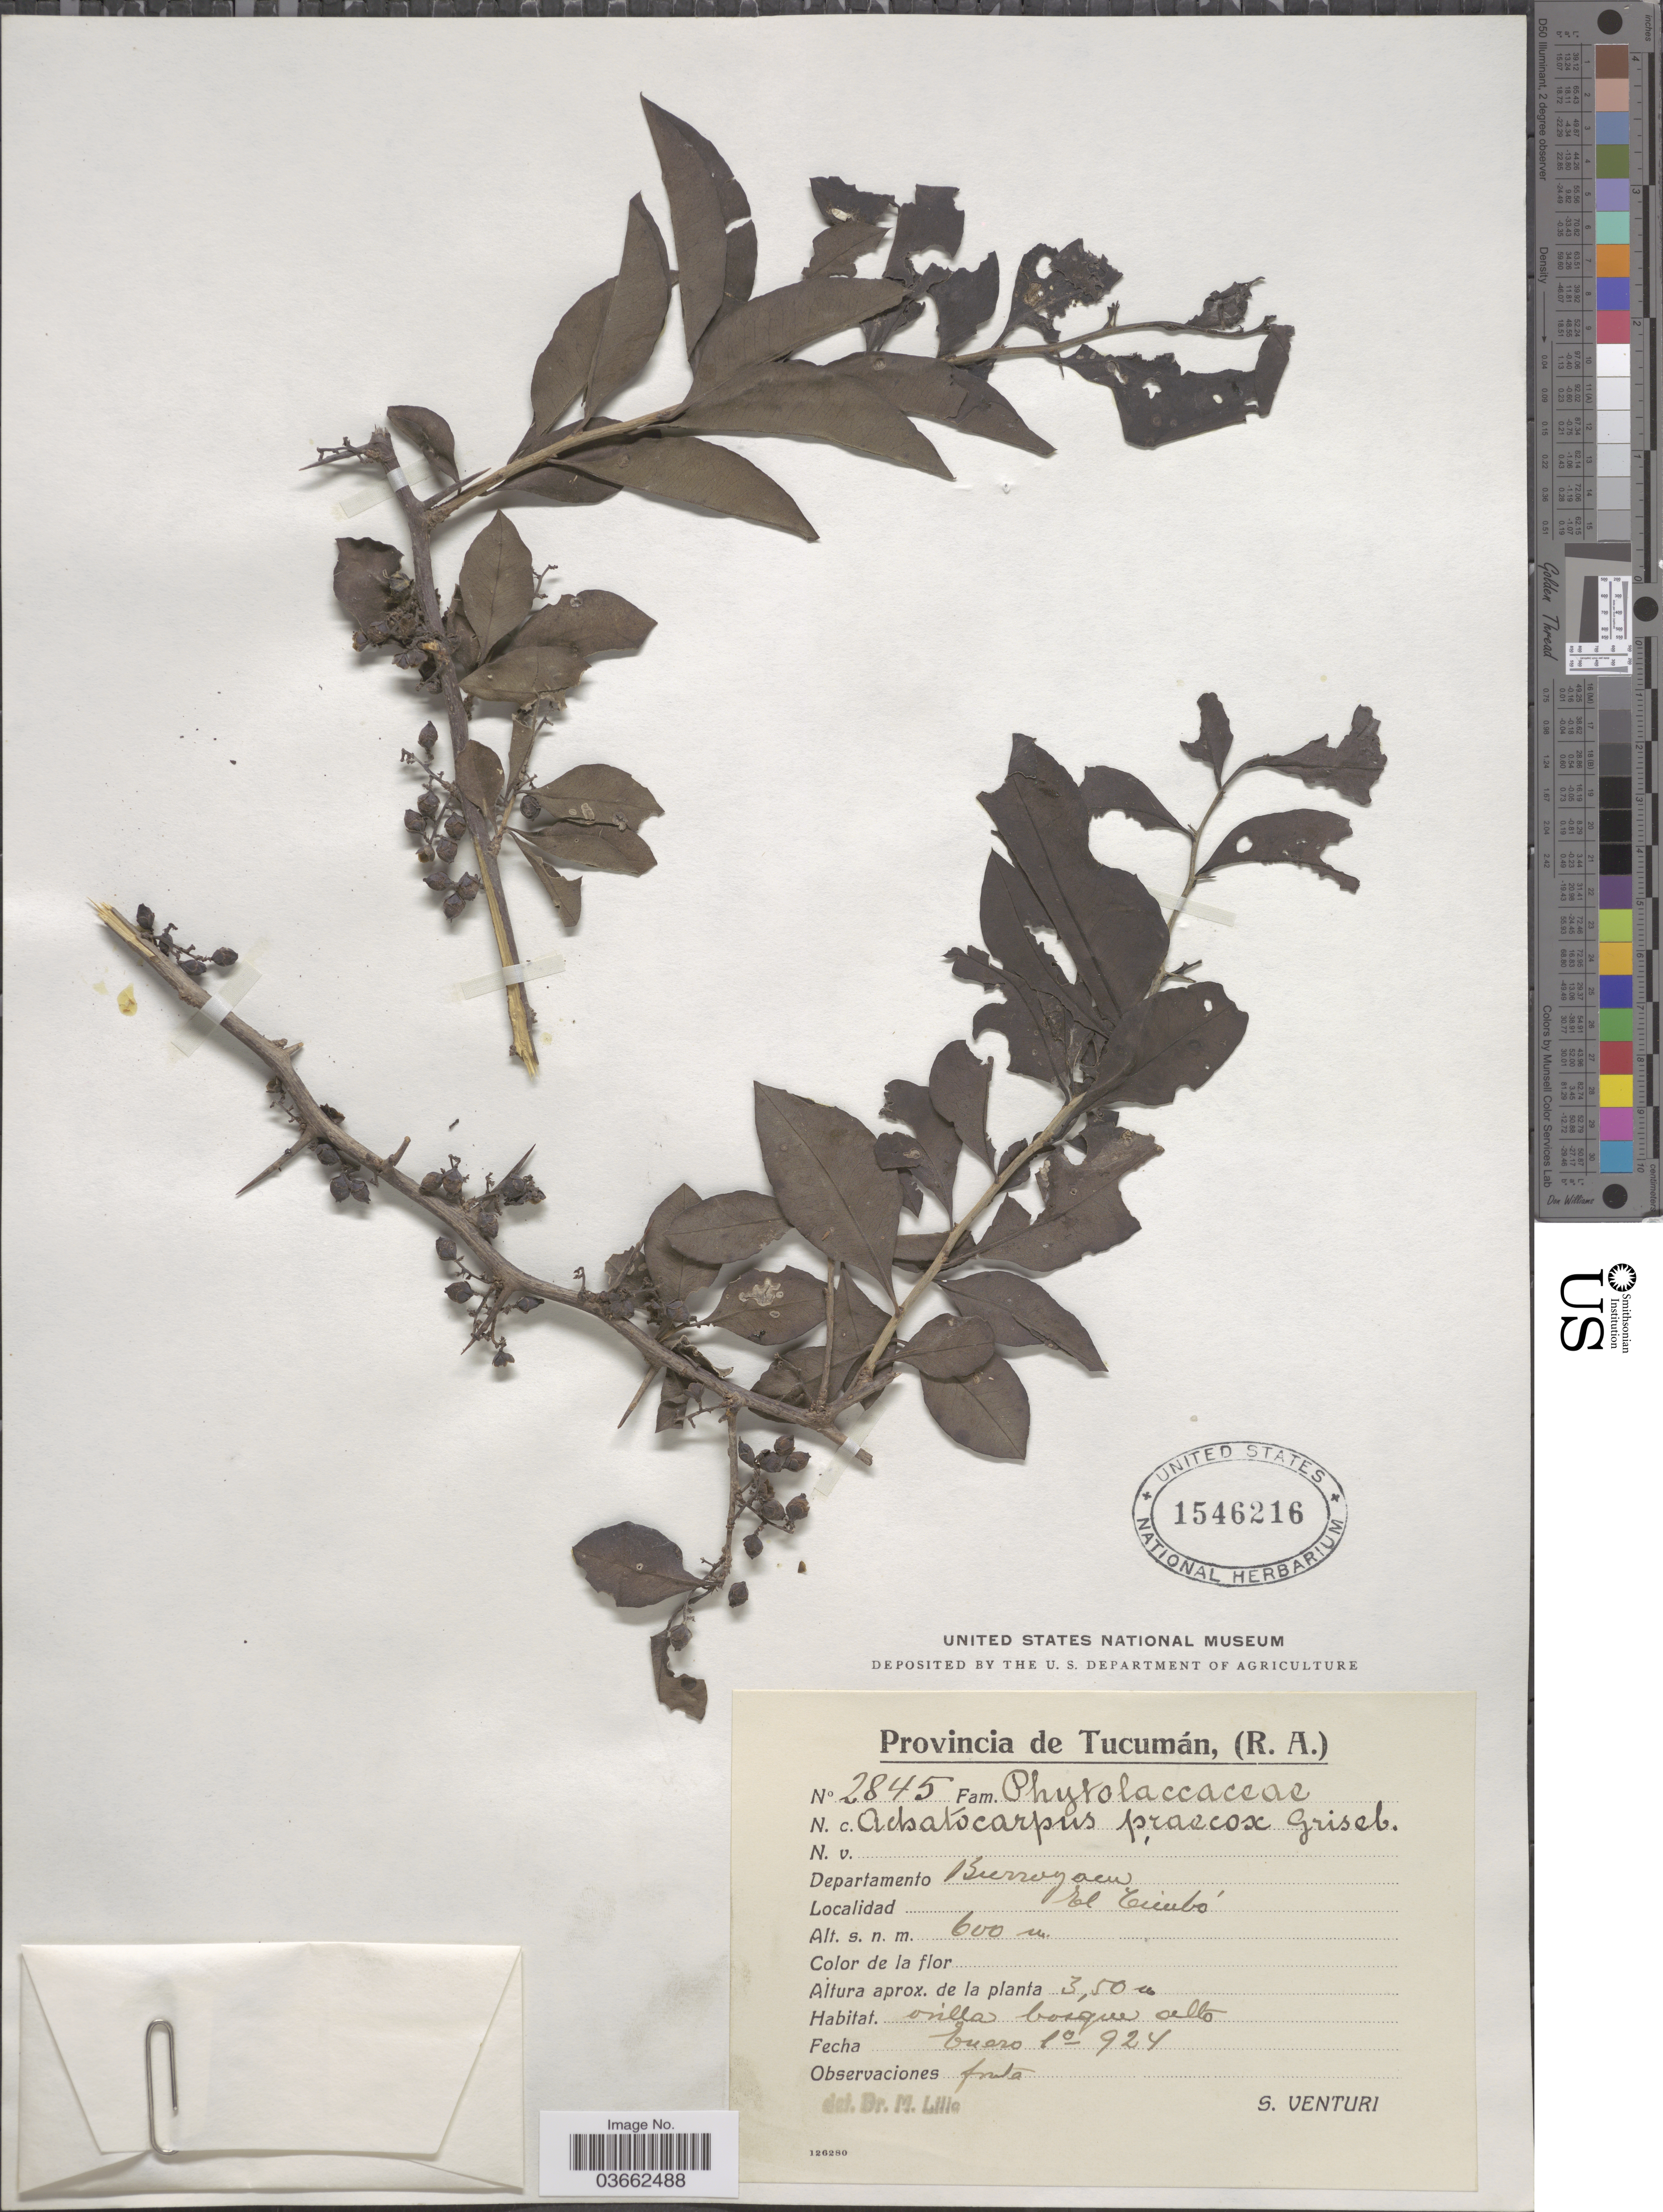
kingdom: Plantae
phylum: Tracheophyta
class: Magnoliopsida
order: Caryophyllales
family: Achatocarpaceae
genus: Achatocarpus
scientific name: Achatocarpus praecox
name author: Griseb.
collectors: S. Venturi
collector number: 2845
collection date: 1924-01-01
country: Argentina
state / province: Tucuman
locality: Departamento Burroyacu, El Timbó.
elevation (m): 600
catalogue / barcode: US 1546216